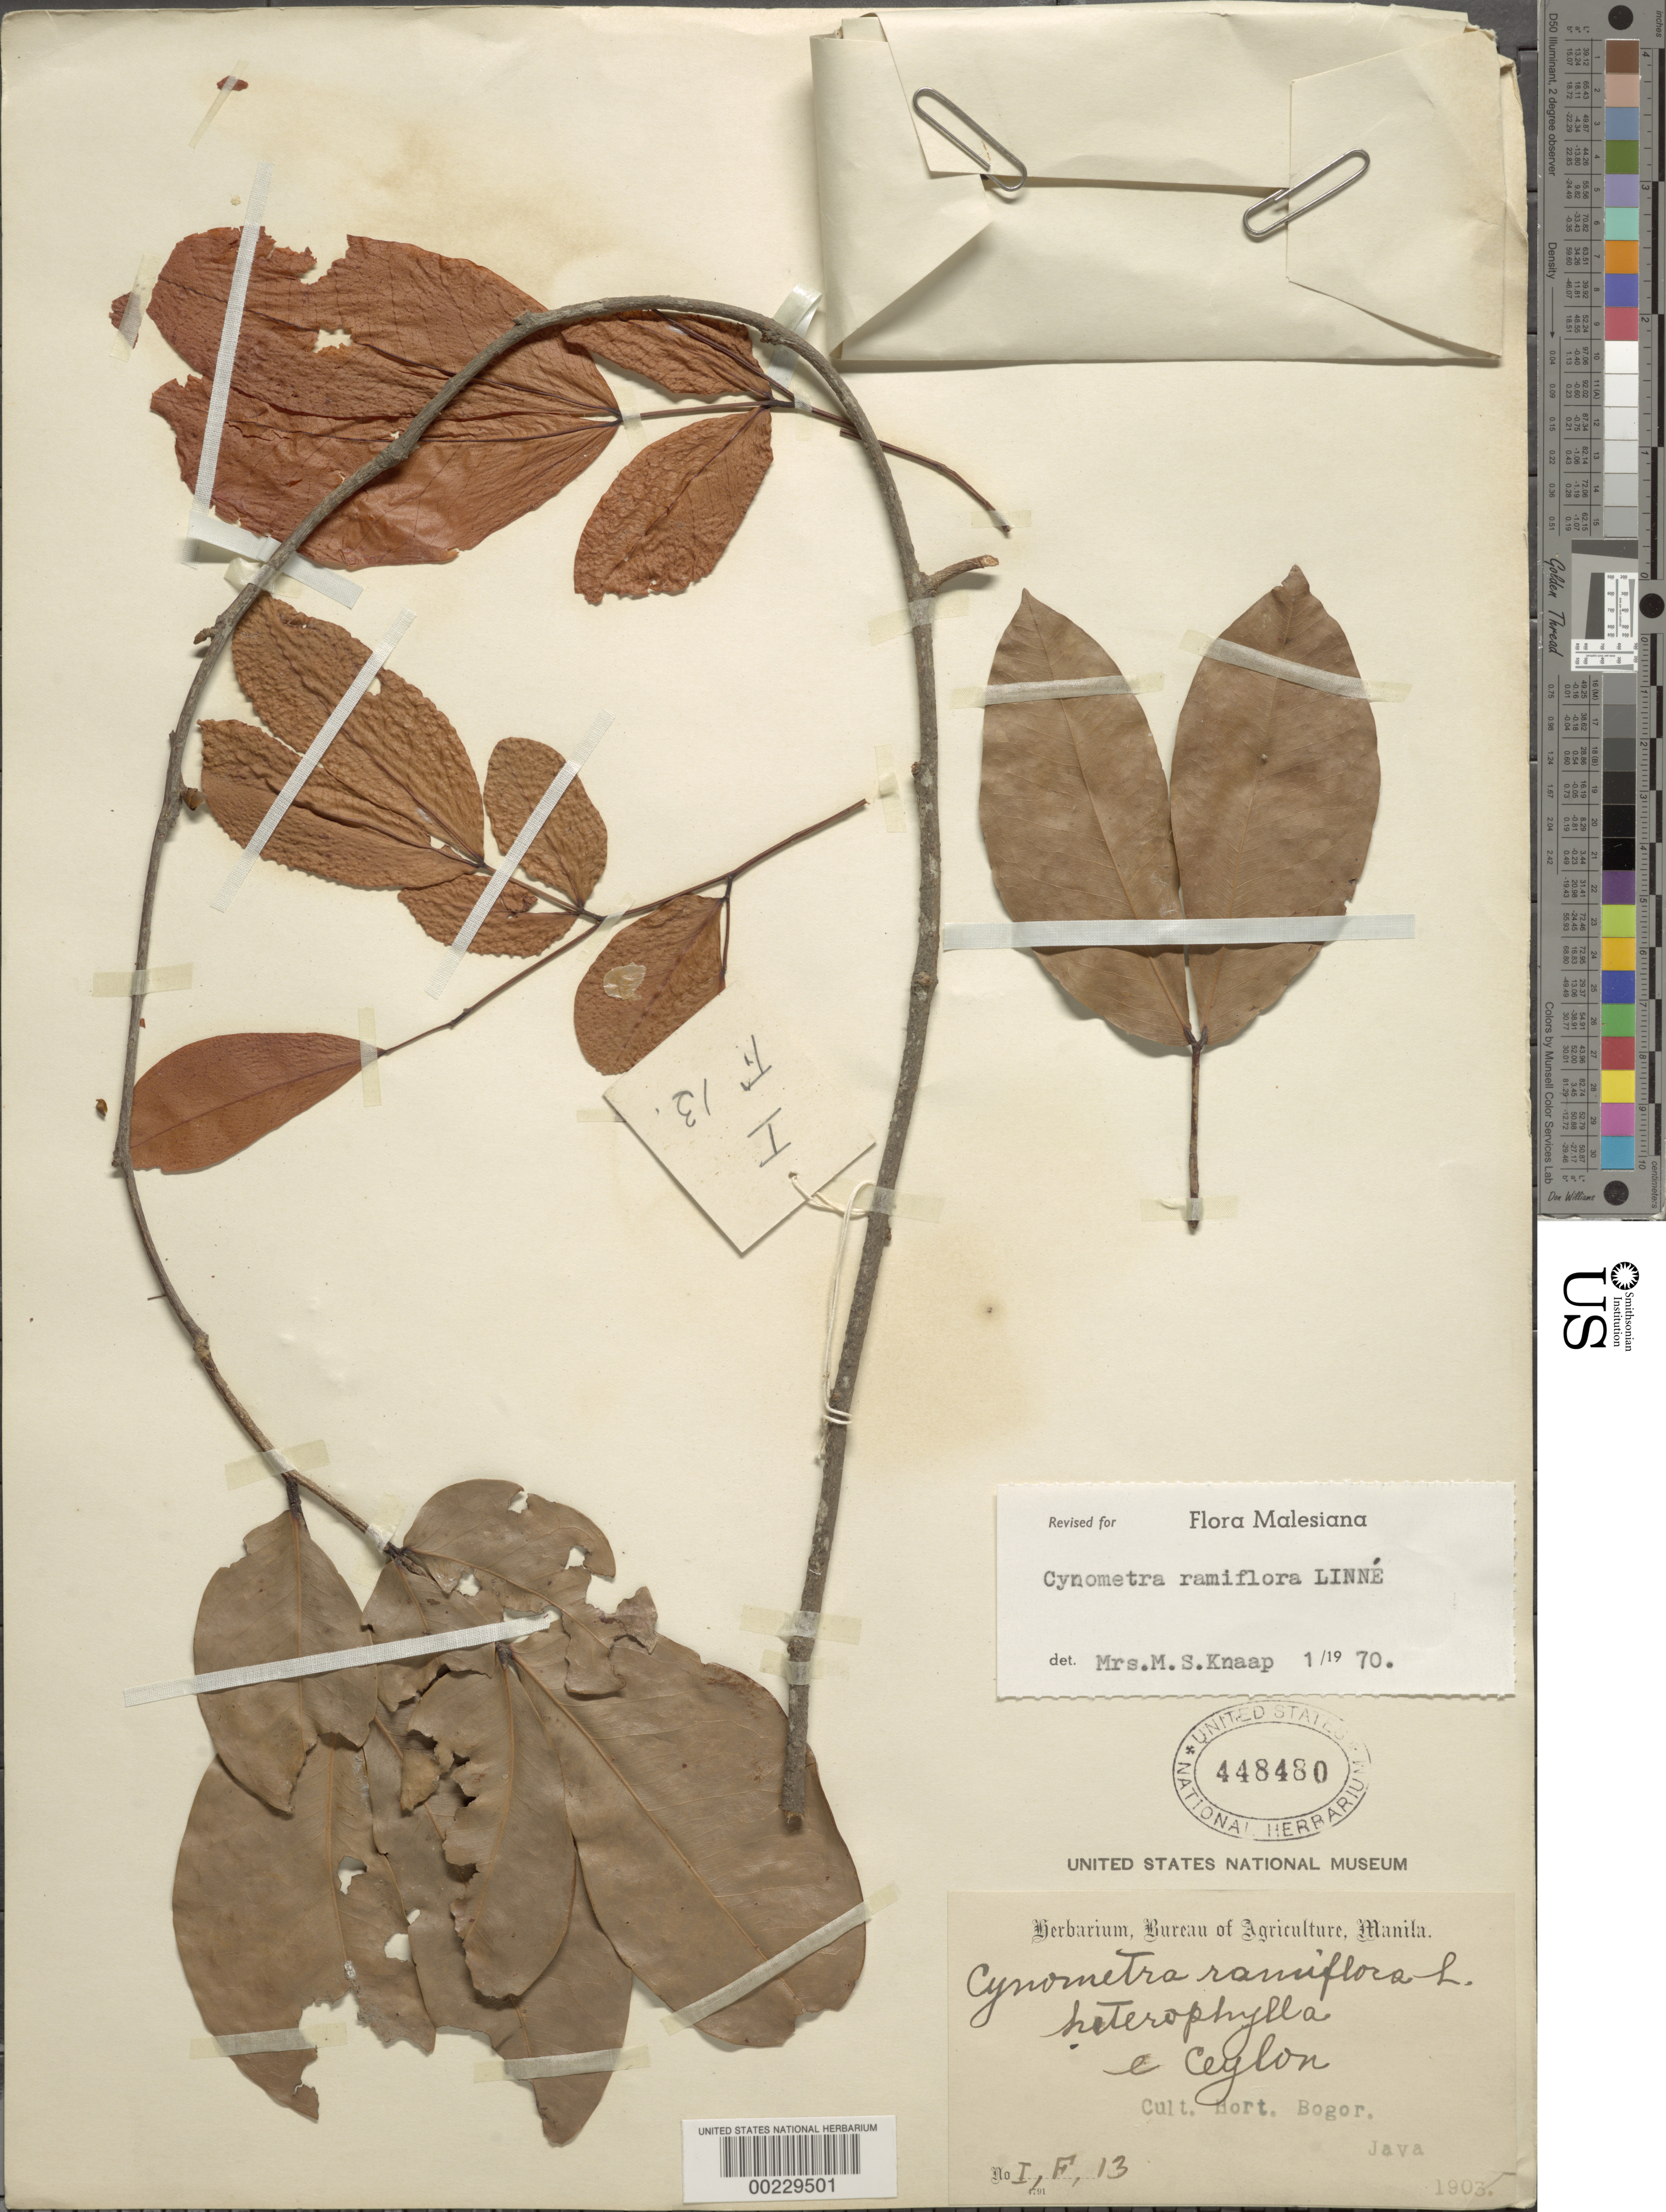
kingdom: Plantae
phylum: Tracheophyta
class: Magnoliopsida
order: Fabales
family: Fabaceae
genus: Cynometra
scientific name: Cynometra ramiflora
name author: L.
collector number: I,f,13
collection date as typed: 1903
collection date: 1903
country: Indonesia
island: Java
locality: Bogor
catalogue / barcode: US 448480